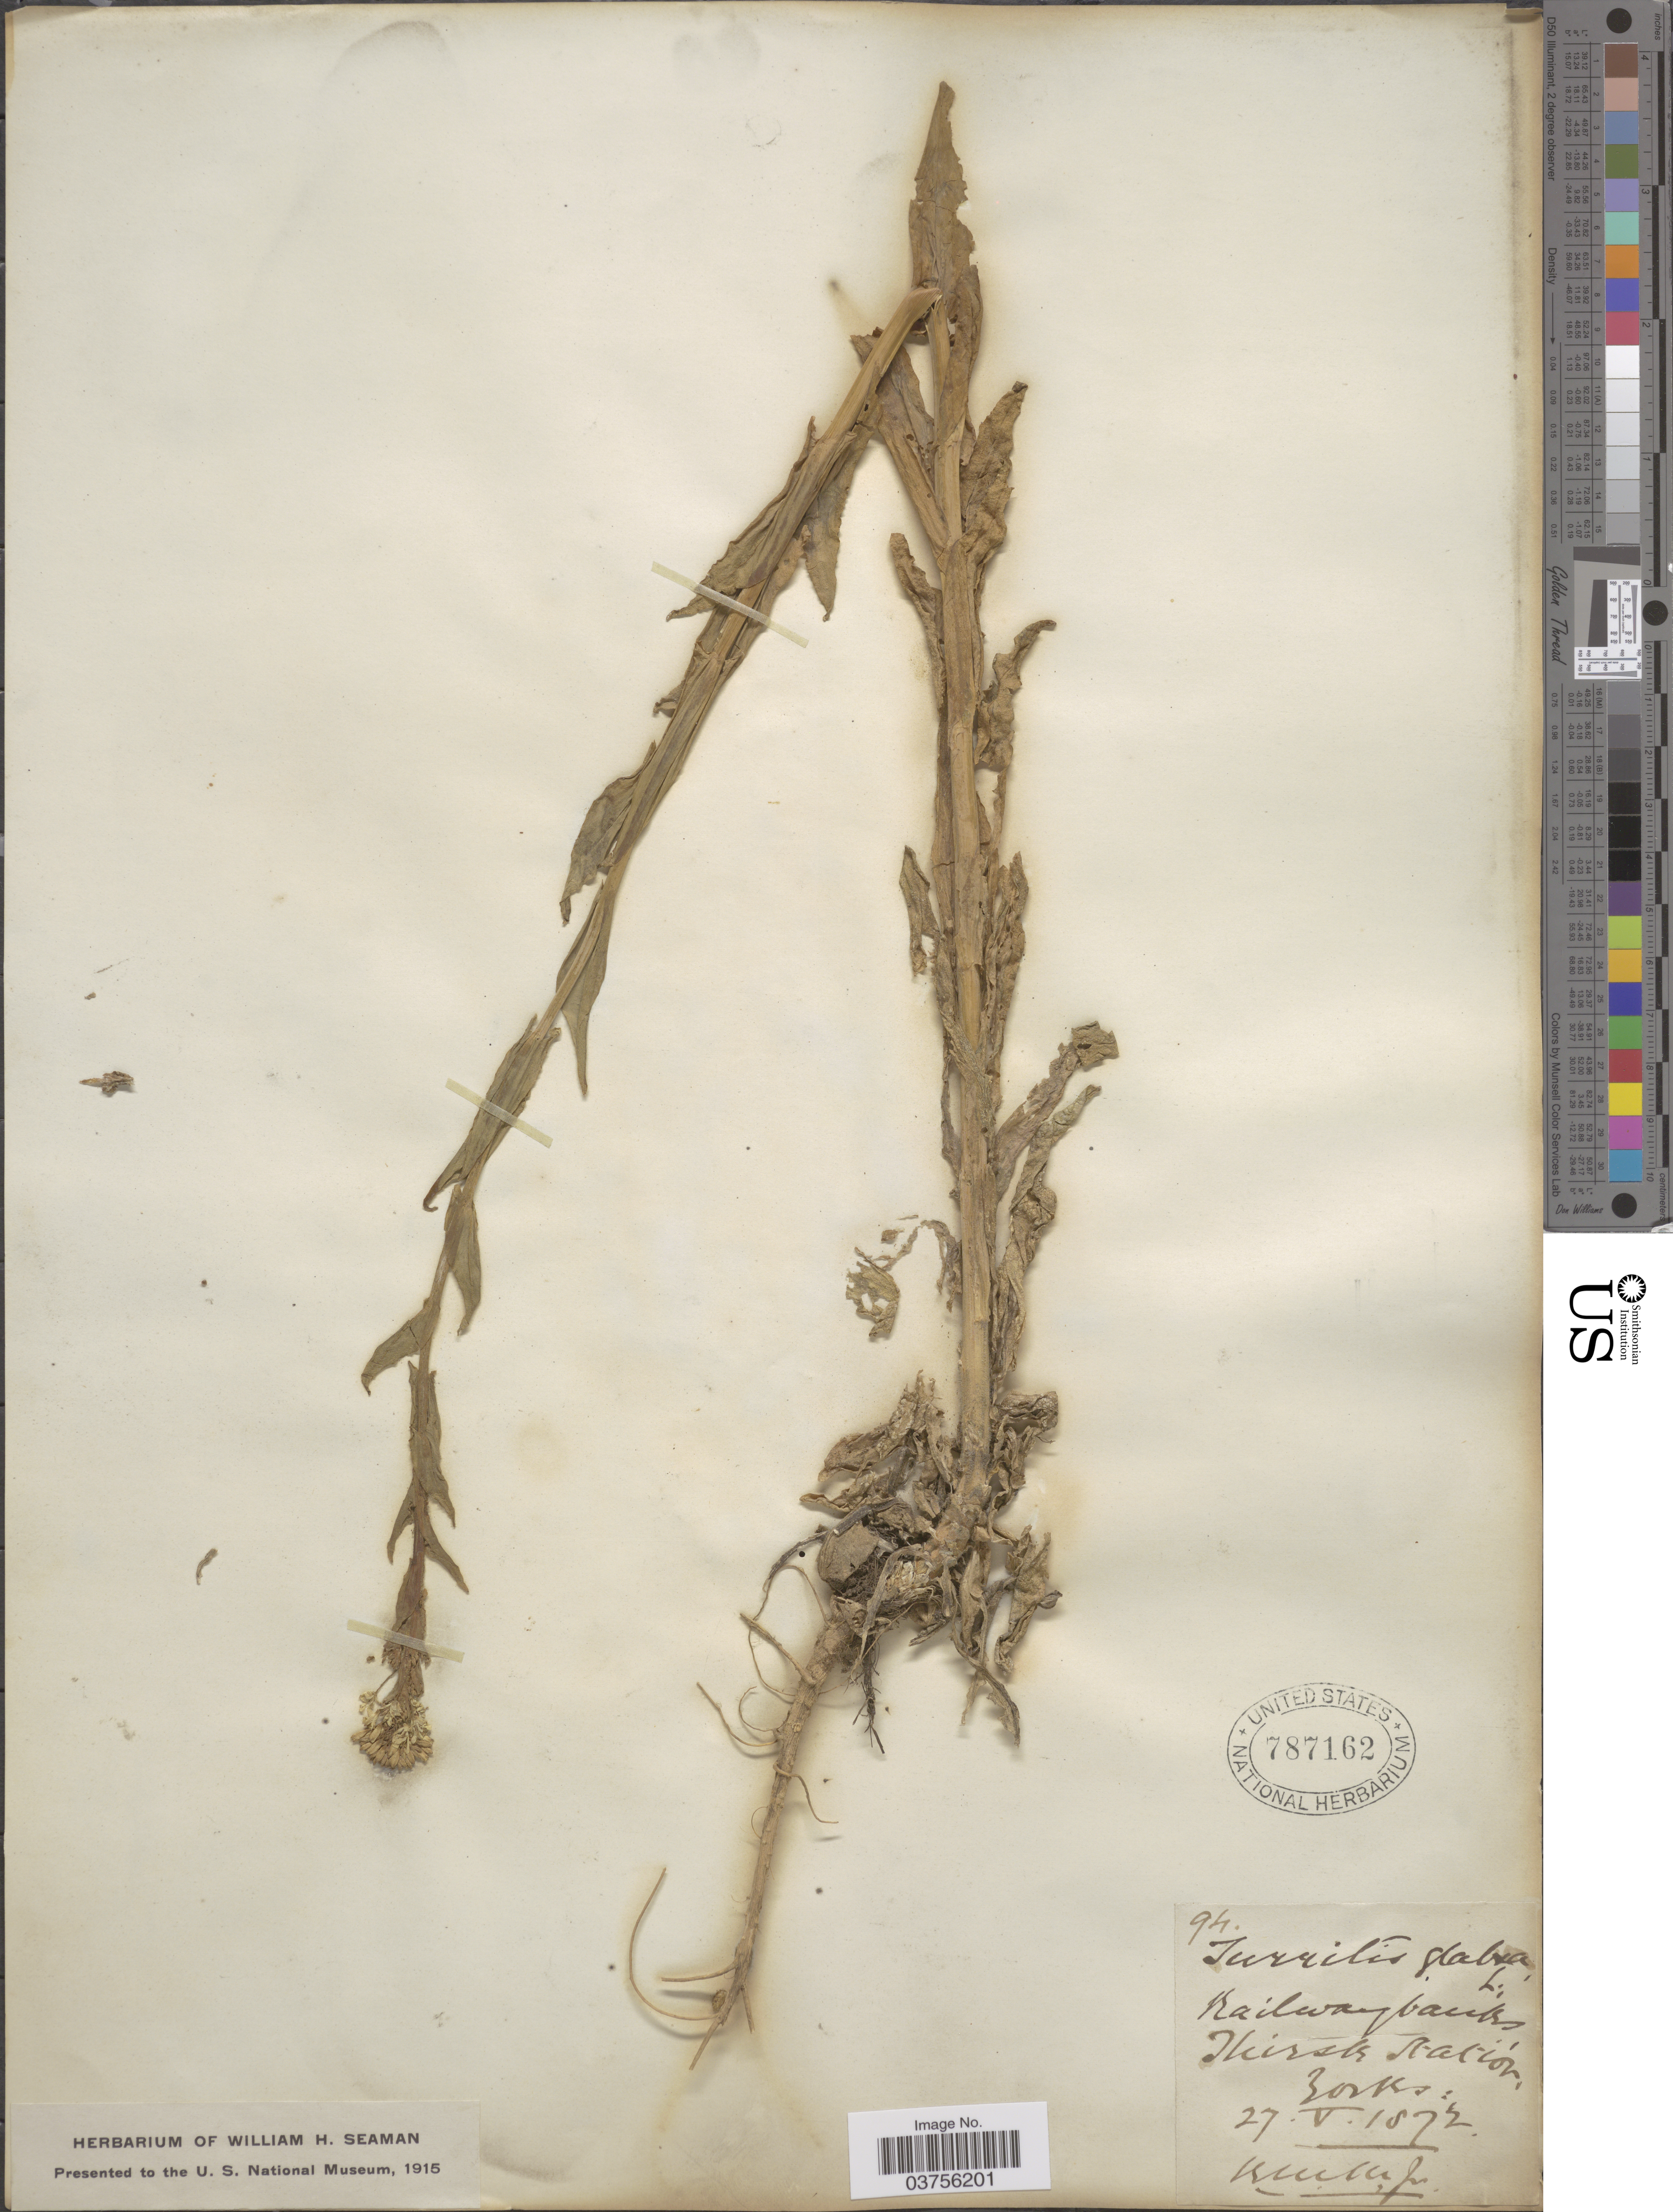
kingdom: Plantae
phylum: Tracheophyta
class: Magnoliopsida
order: Brassicales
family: Brassicaceae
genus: Turritis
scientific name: Turritis glabra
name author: L.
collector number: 94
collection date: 1872-05-27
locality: Railway banks Thirsle [interpreted] Station, Yorks.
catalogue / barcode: US 787162